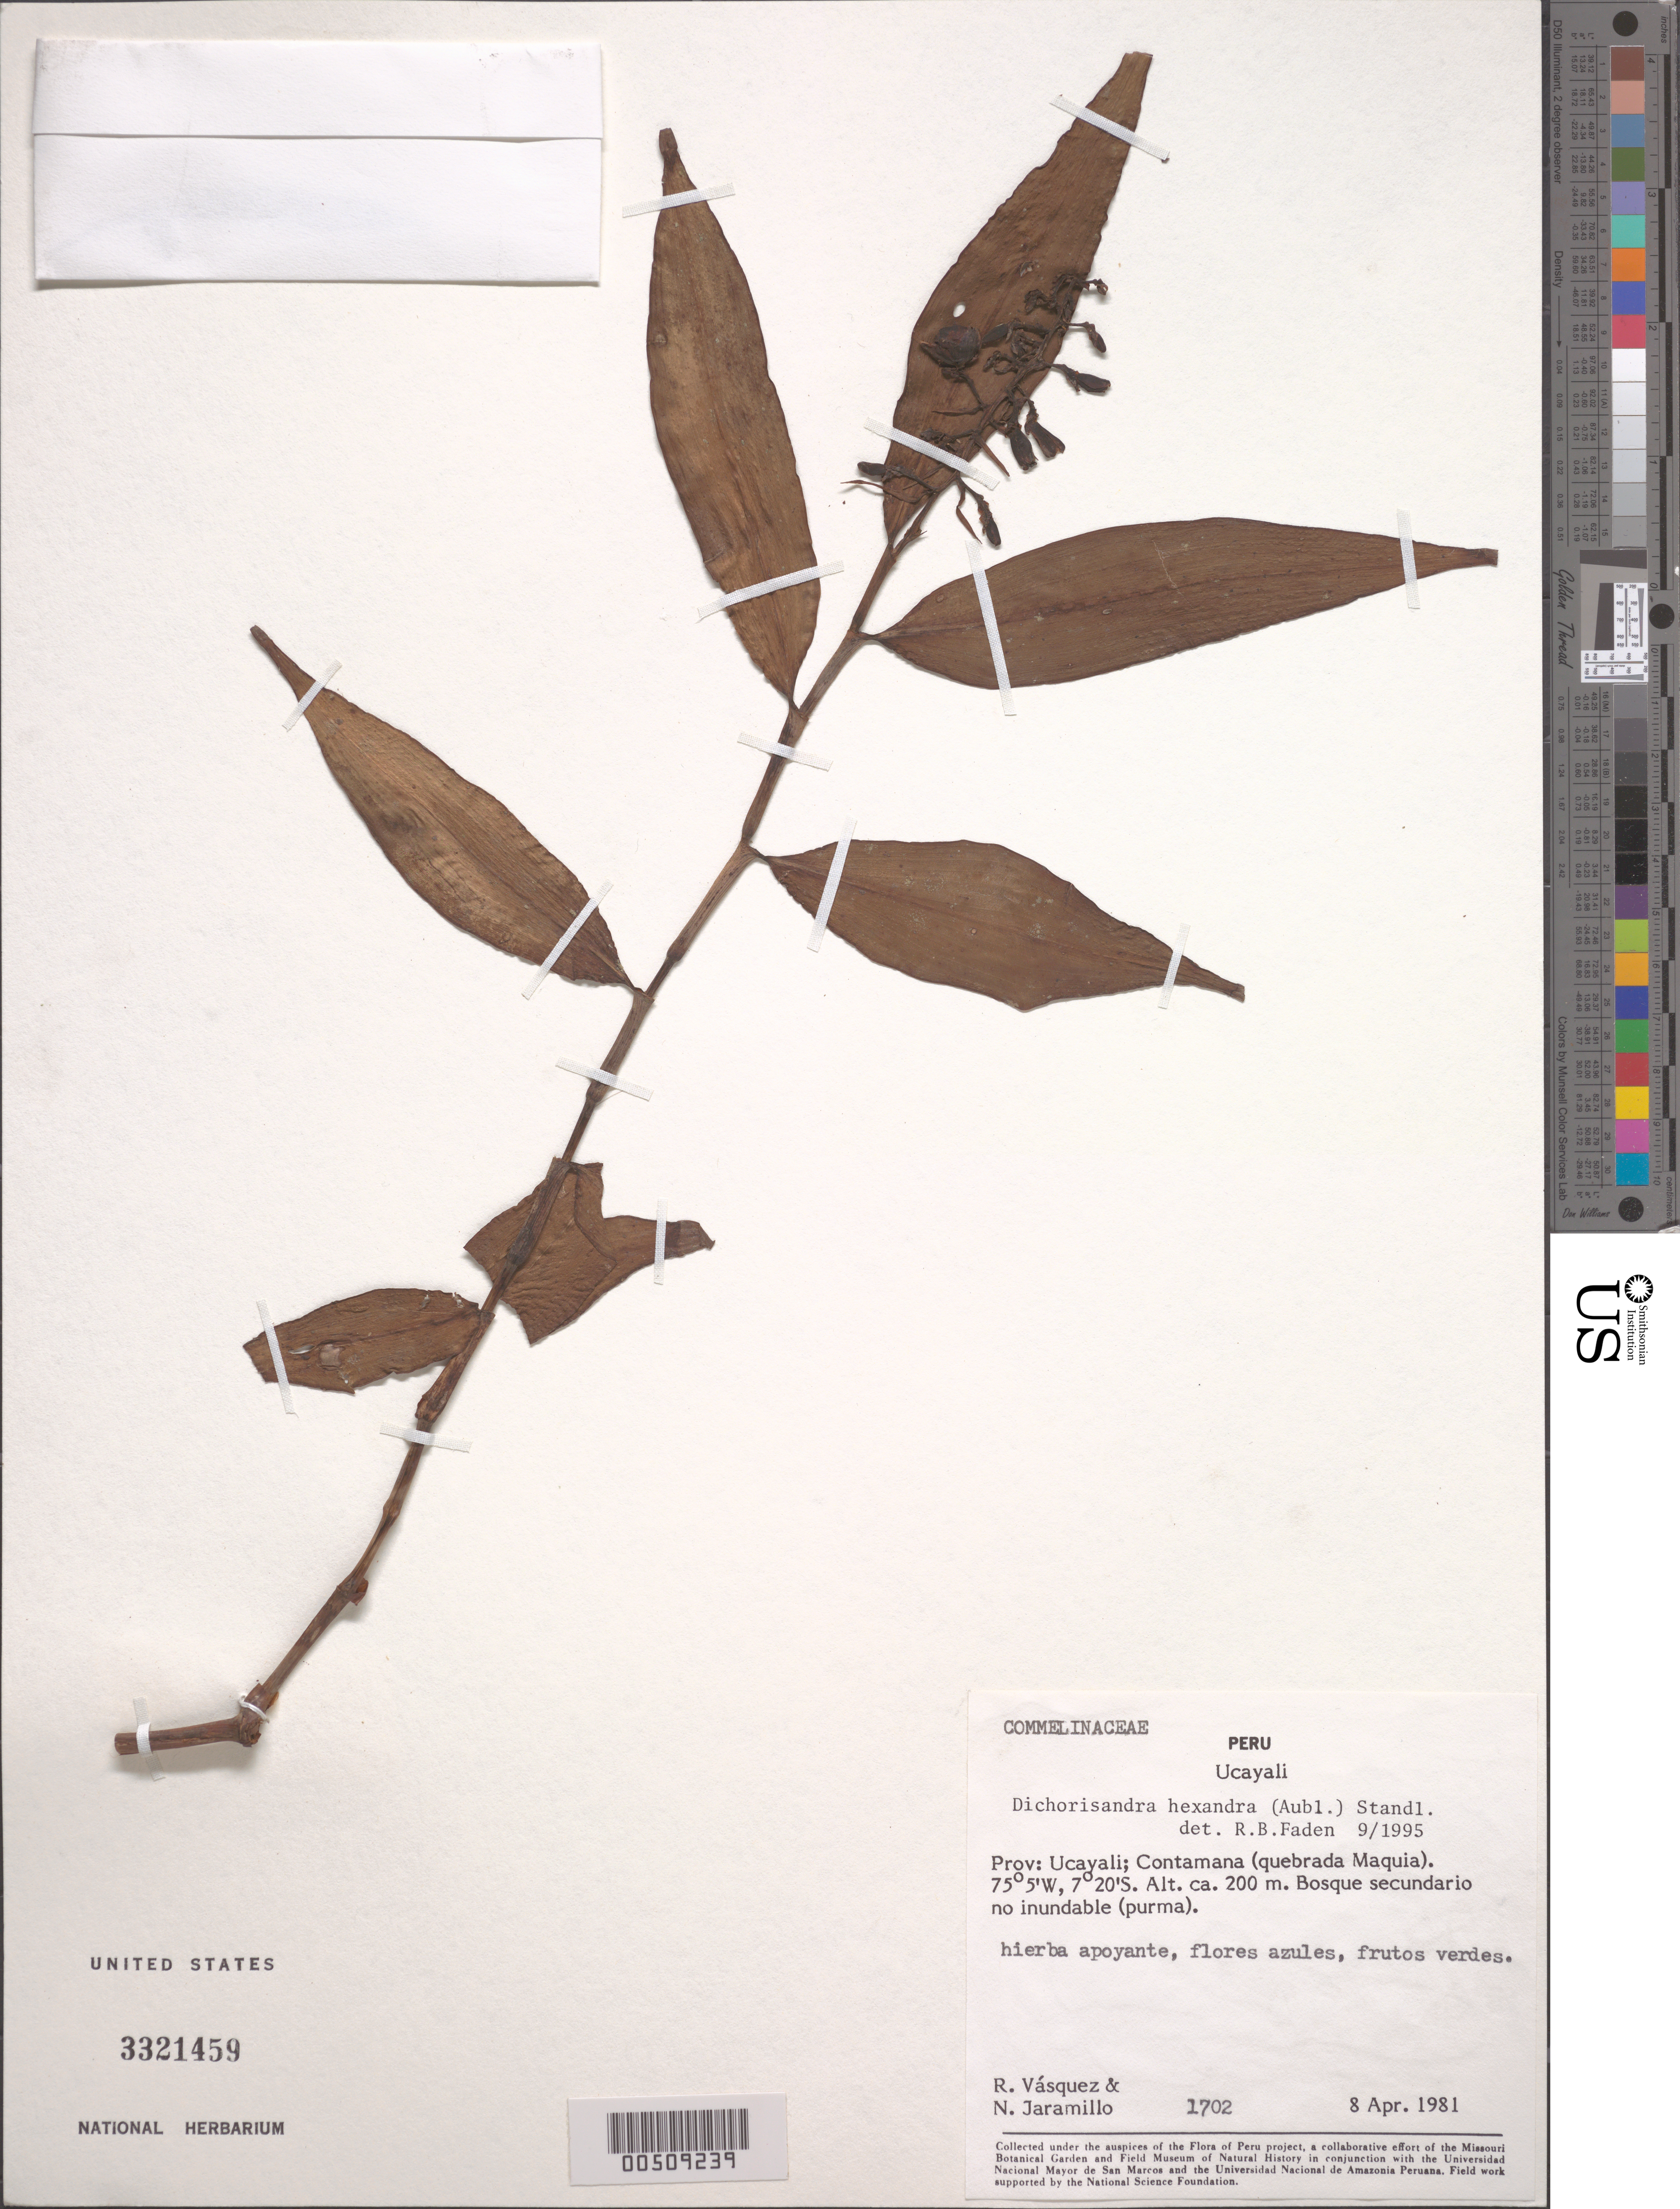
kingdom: Plantae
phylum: Tracheophyta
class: Liliopsida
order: Commelinales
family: Commelinaceae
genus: Dichorisandra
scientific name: Dichorisandra hexandra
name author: (Aubl.) Standl.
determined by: Faden, Robert B., (US), Smithsonian Institution - National Museum of Natural History (UNITED STATES)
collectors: R. Vasquez & N. Jaramillo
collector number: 1702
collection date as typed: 08 Apr 1981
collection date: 1981-04-08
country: Peru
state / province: Ucayali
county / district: Coronel Portillo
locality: Ucayali Prov., Contamana, Quebrada Maquía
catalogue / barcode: US 3321459